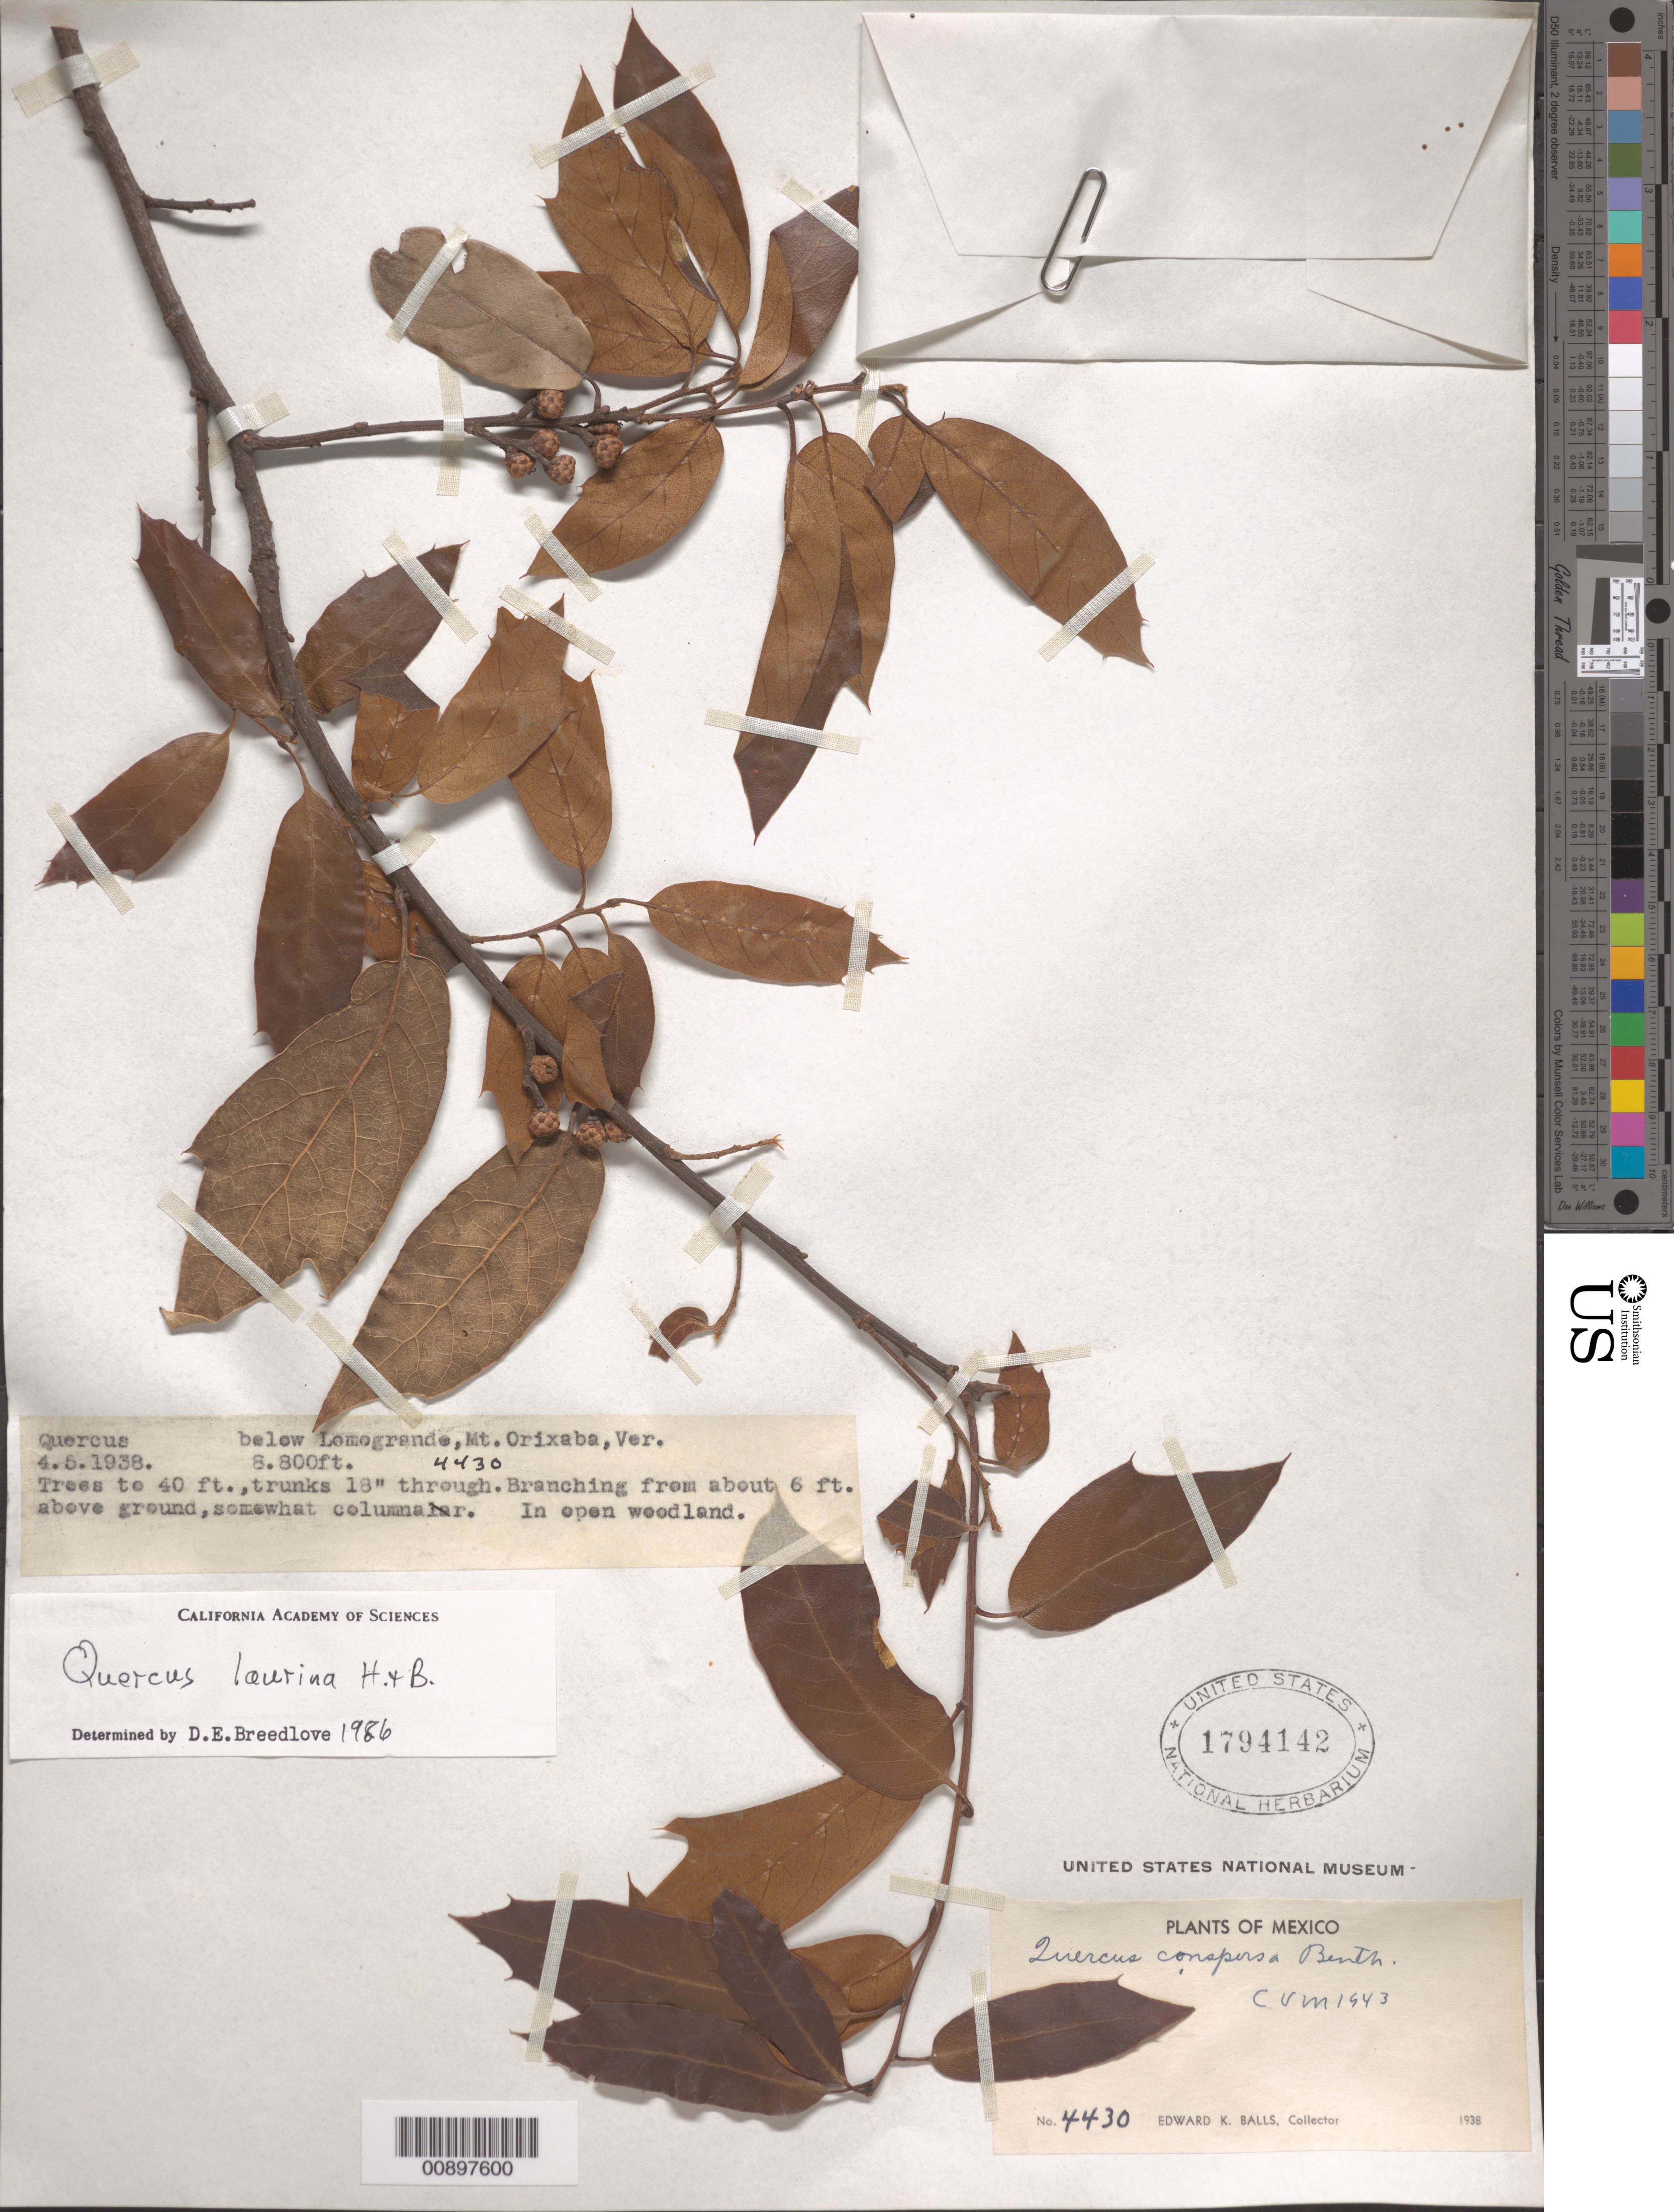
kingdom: Plantae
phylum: Tracheophyta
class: Magnoliopsida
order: Fagales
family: Fagaceae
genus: Quercus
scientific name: Quercus laurina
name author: Humb. & Bonpl.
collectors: E. K. Balls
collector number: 4430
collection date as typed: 04 May 1938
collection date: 1938-05-04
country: Mexico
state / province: Veracruz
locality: Below Loma Grande, Mt. Orizaba, Veracruz.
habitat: In open woodlands.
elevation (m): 2682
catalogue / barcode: US 1794142